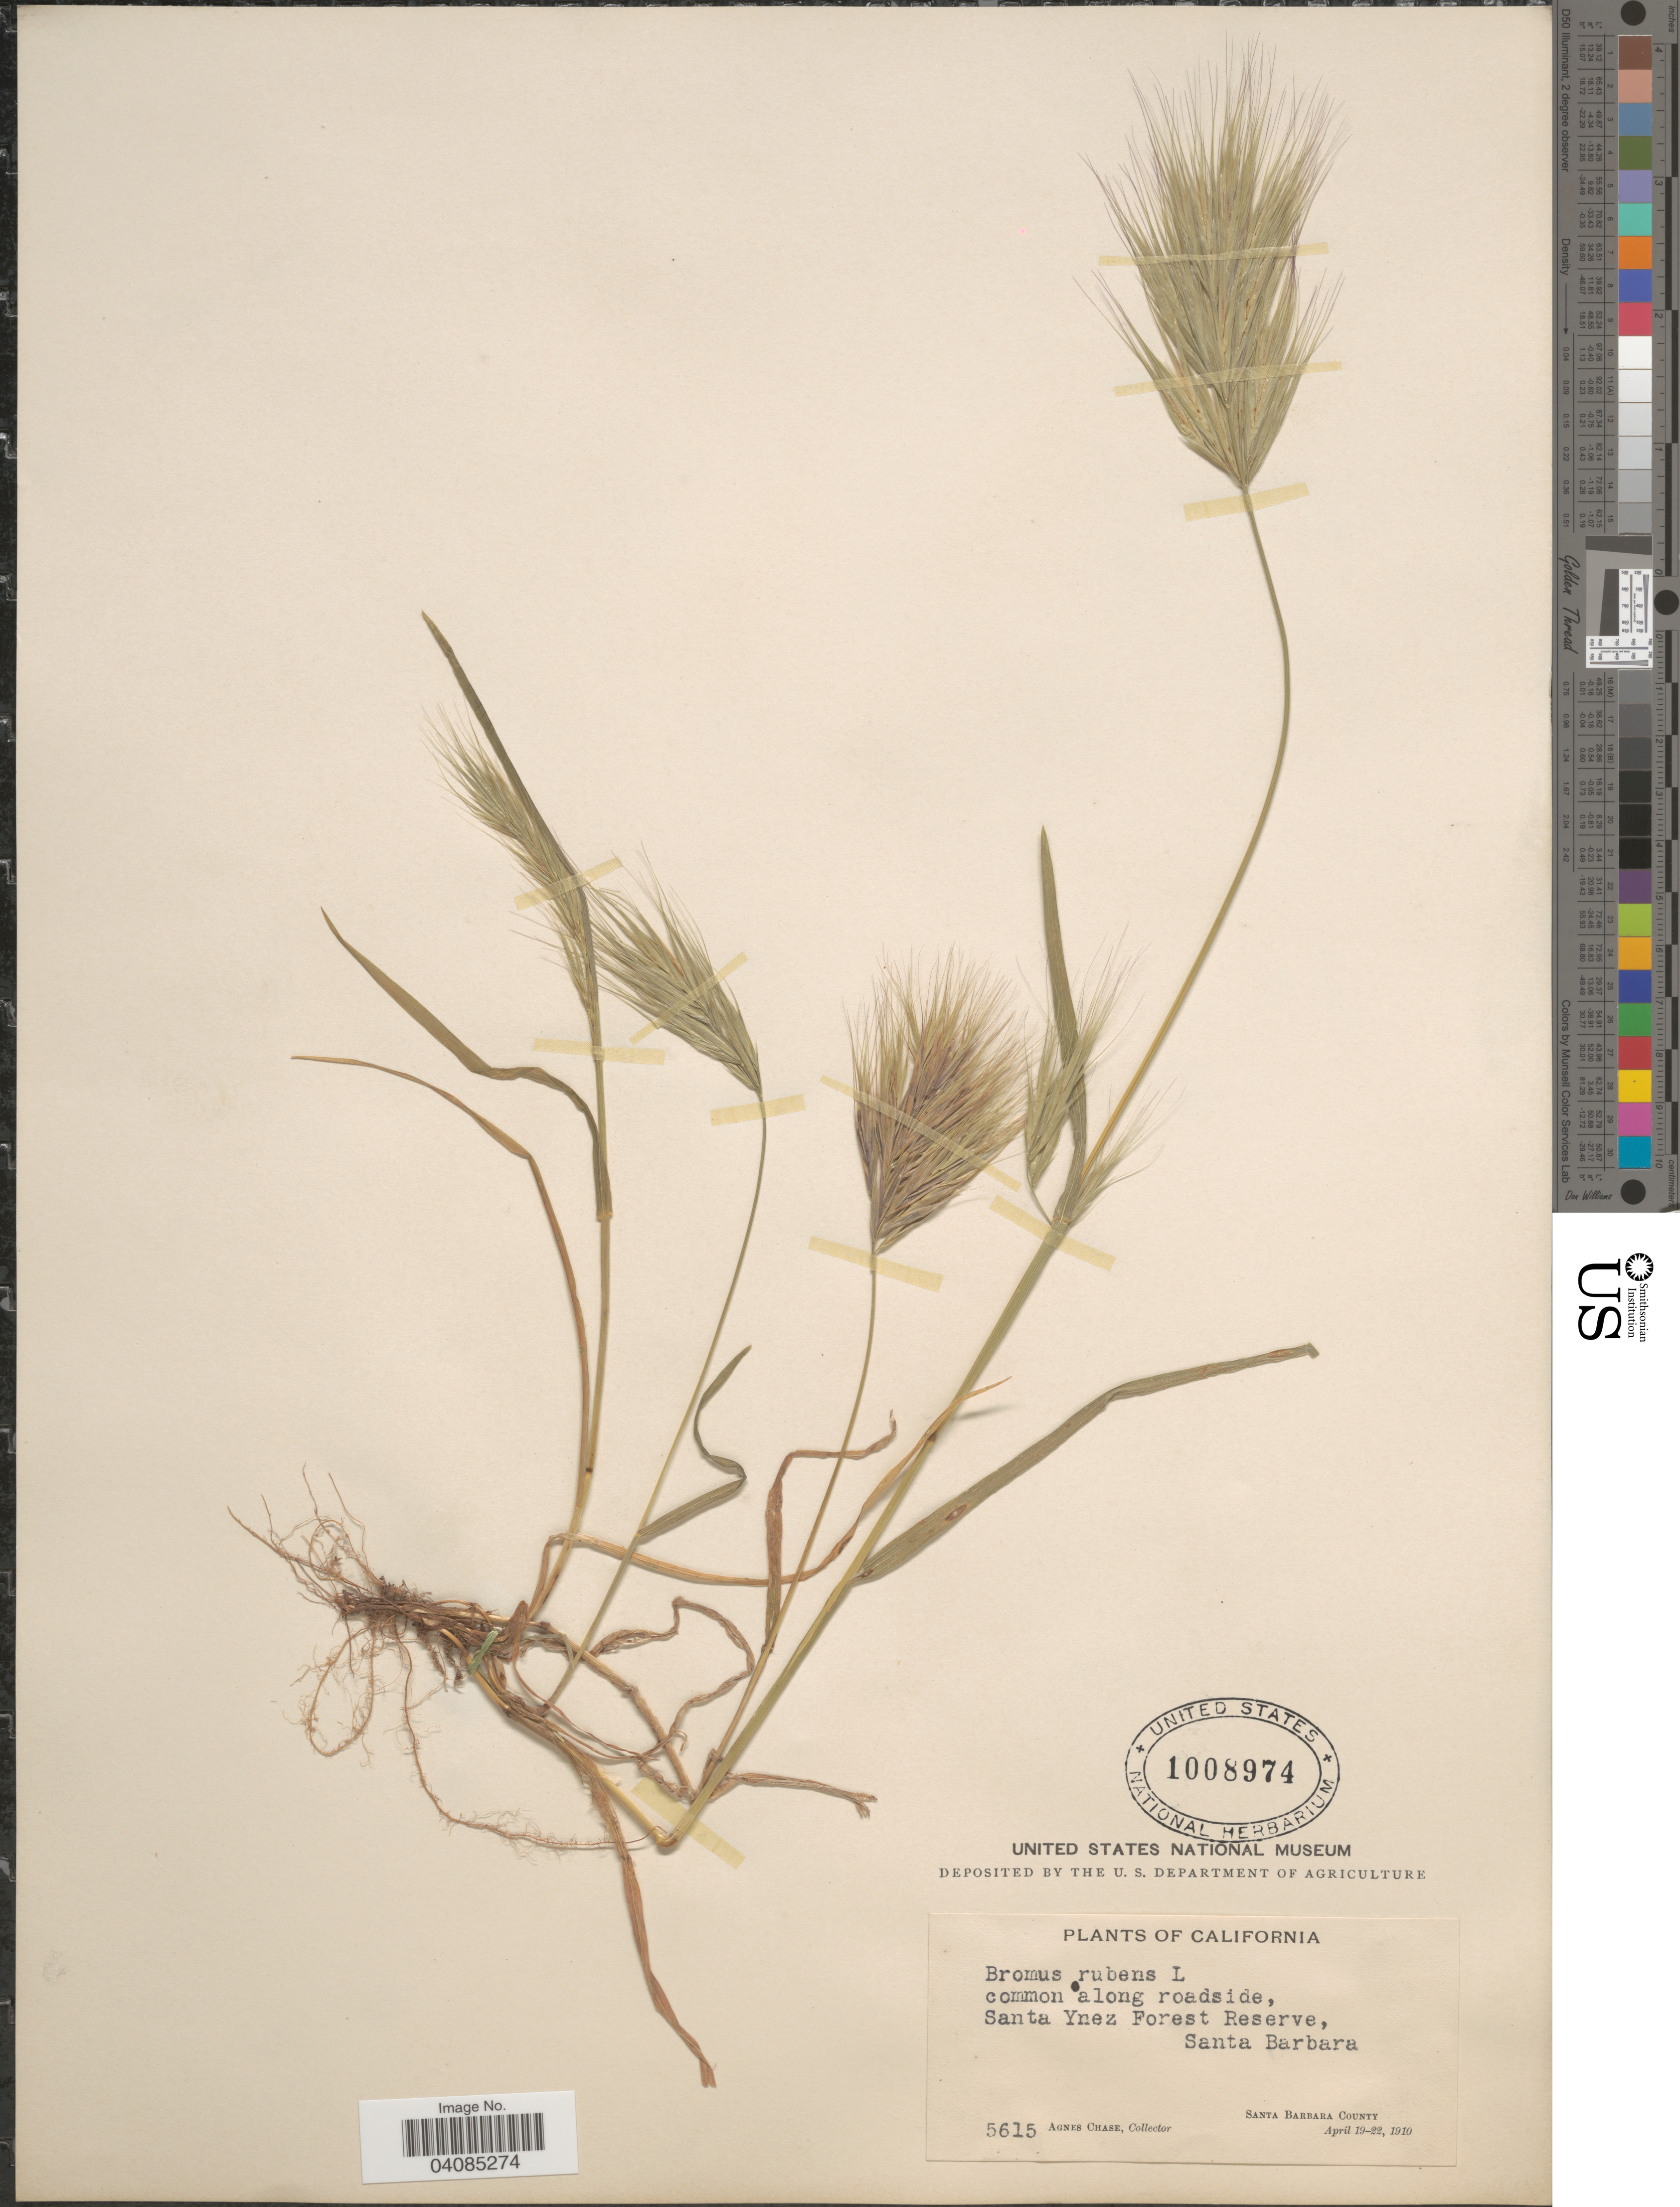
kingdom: Plantae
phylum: Tracheophyta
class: Liliopsida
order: Poales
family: Poaceae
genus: Bromus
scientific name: Bromus rubens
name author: L.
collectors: A. Chase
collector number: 5615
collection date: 1910-04-19/1910-04-22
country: United States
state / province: California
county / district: Santa Barbara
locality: Common along roadside, Santa Ynez Forest Reserve, Santa Barbara. Santa Barbara County.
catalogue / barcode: US 1008974